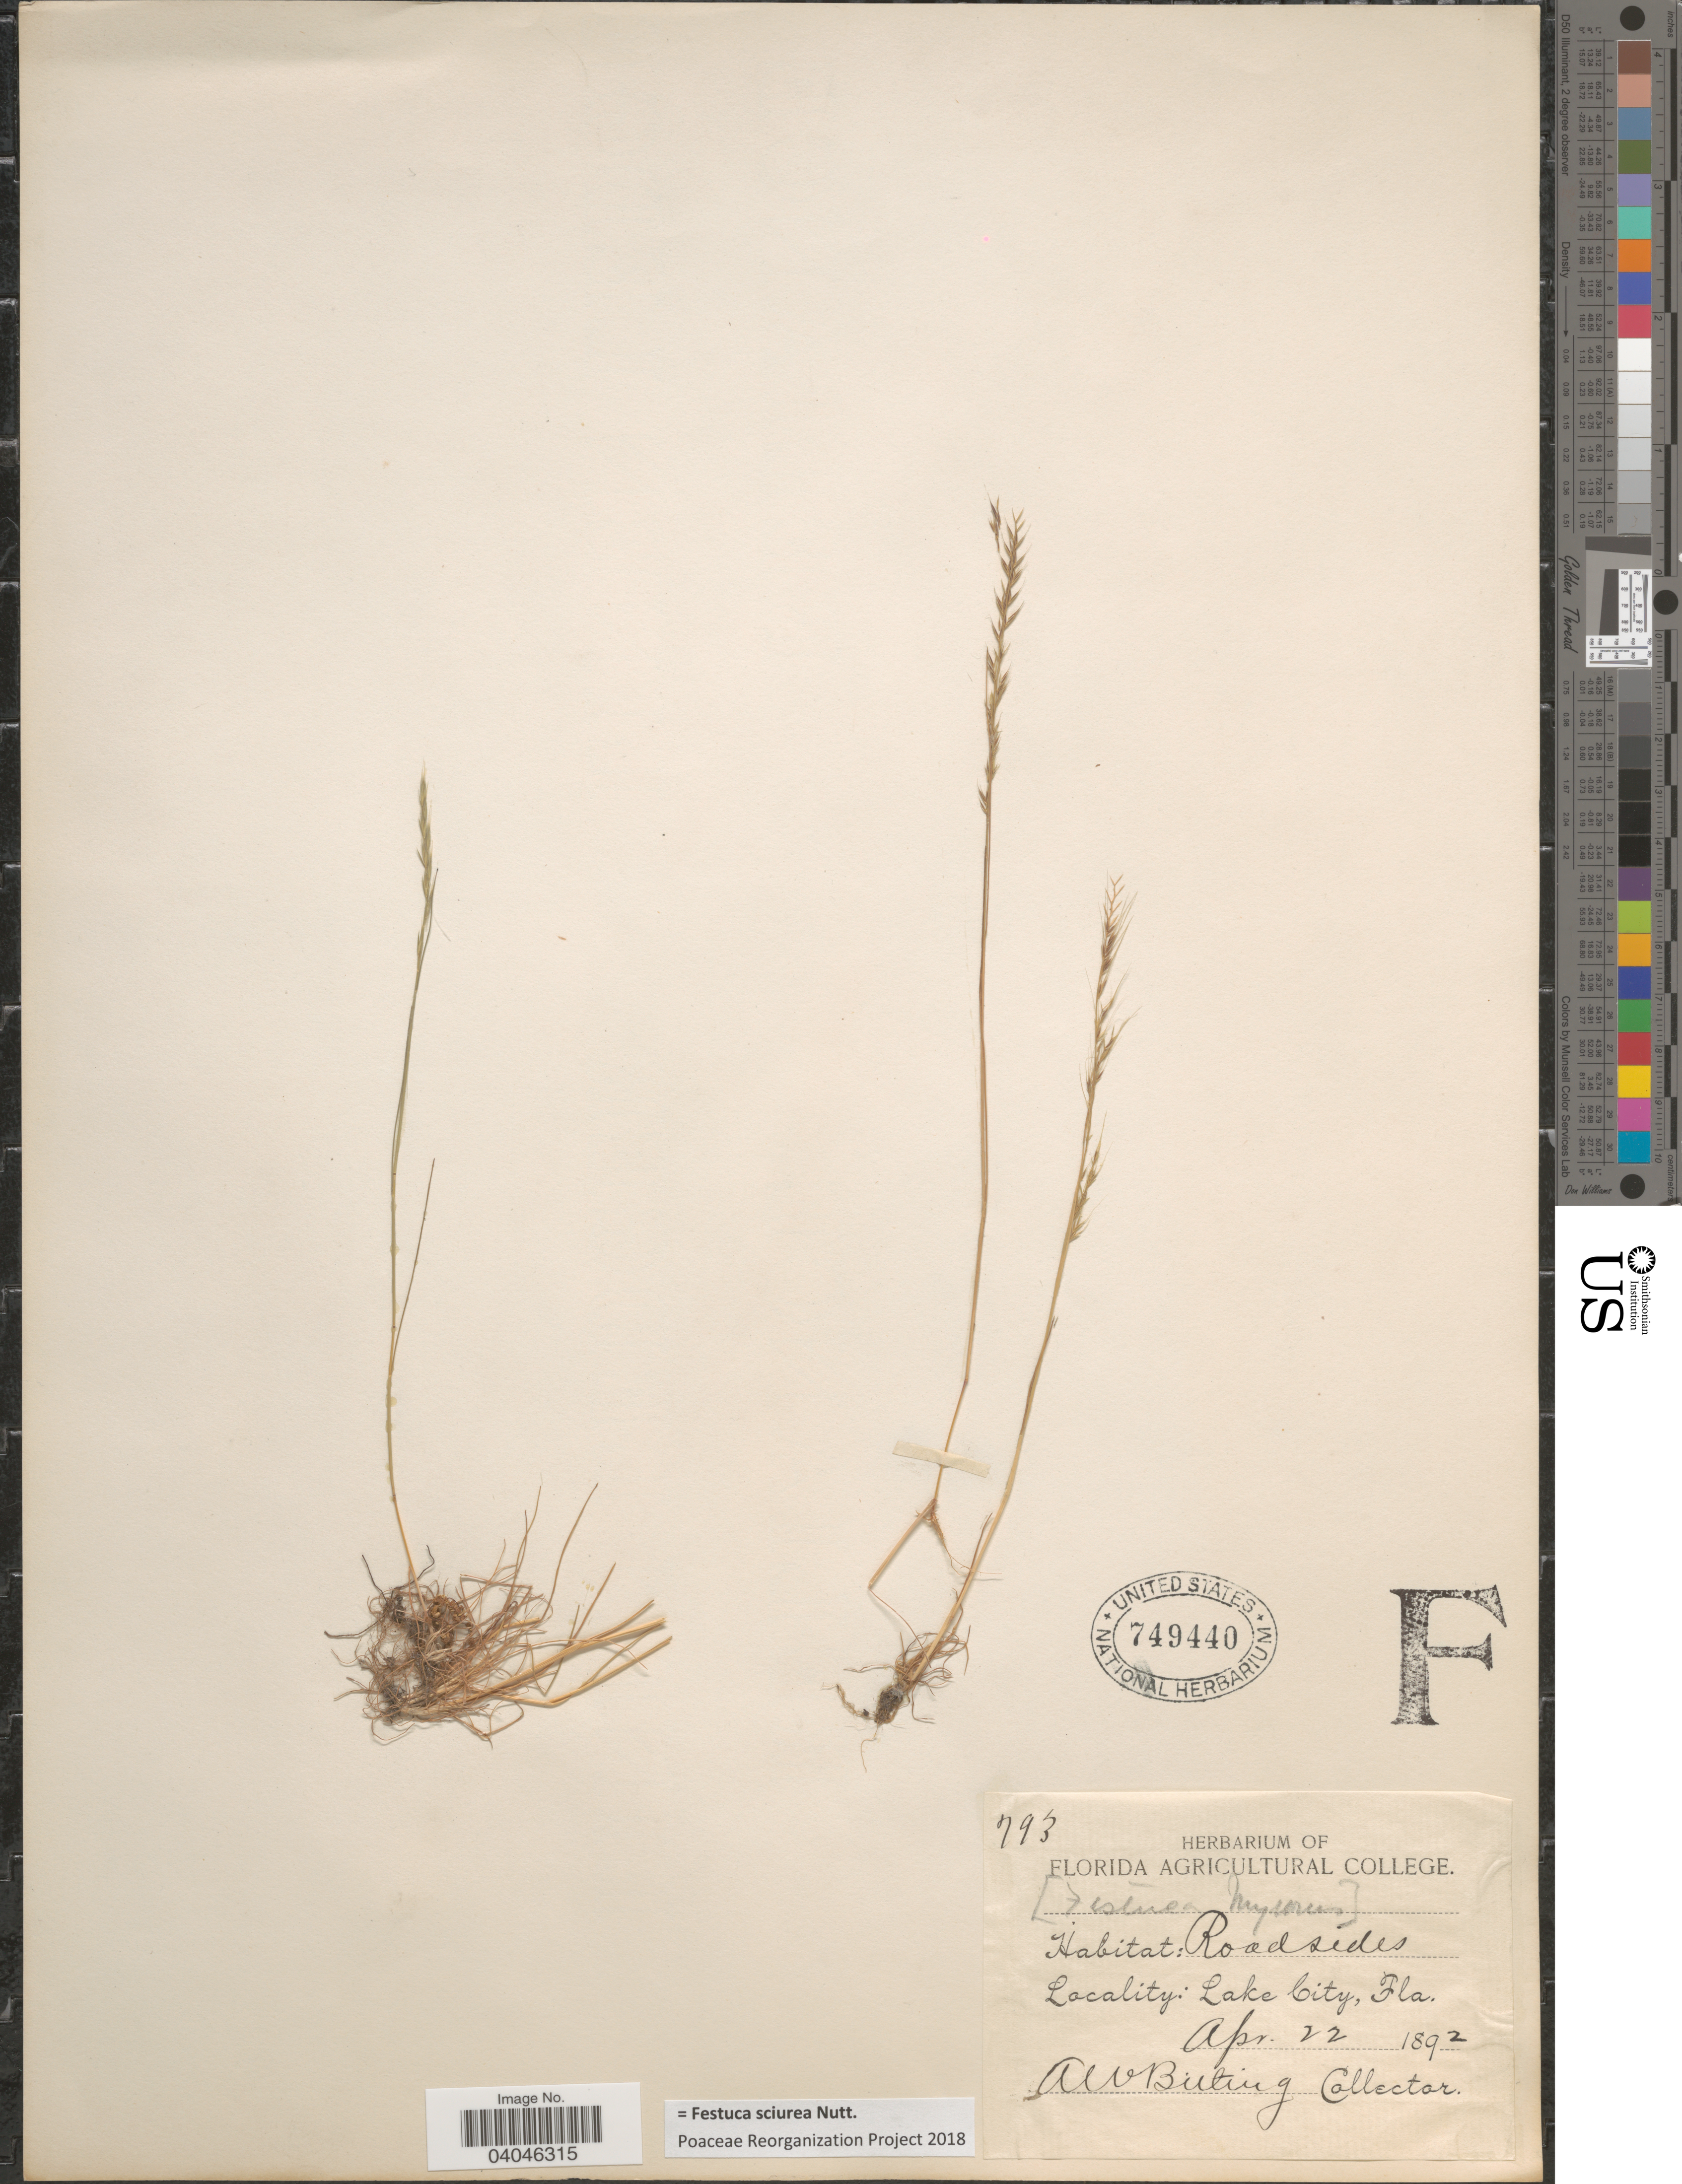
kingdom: Plantae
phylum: Tracheophyta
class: Liliopsida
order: Poales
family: Poaceae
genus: Festuca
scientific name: Festuca sciurea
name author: Nutt.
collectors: A. Buting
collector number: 793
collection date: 1892-04-22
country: United States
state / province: Florida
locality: Lake City.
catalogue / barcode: US 749440